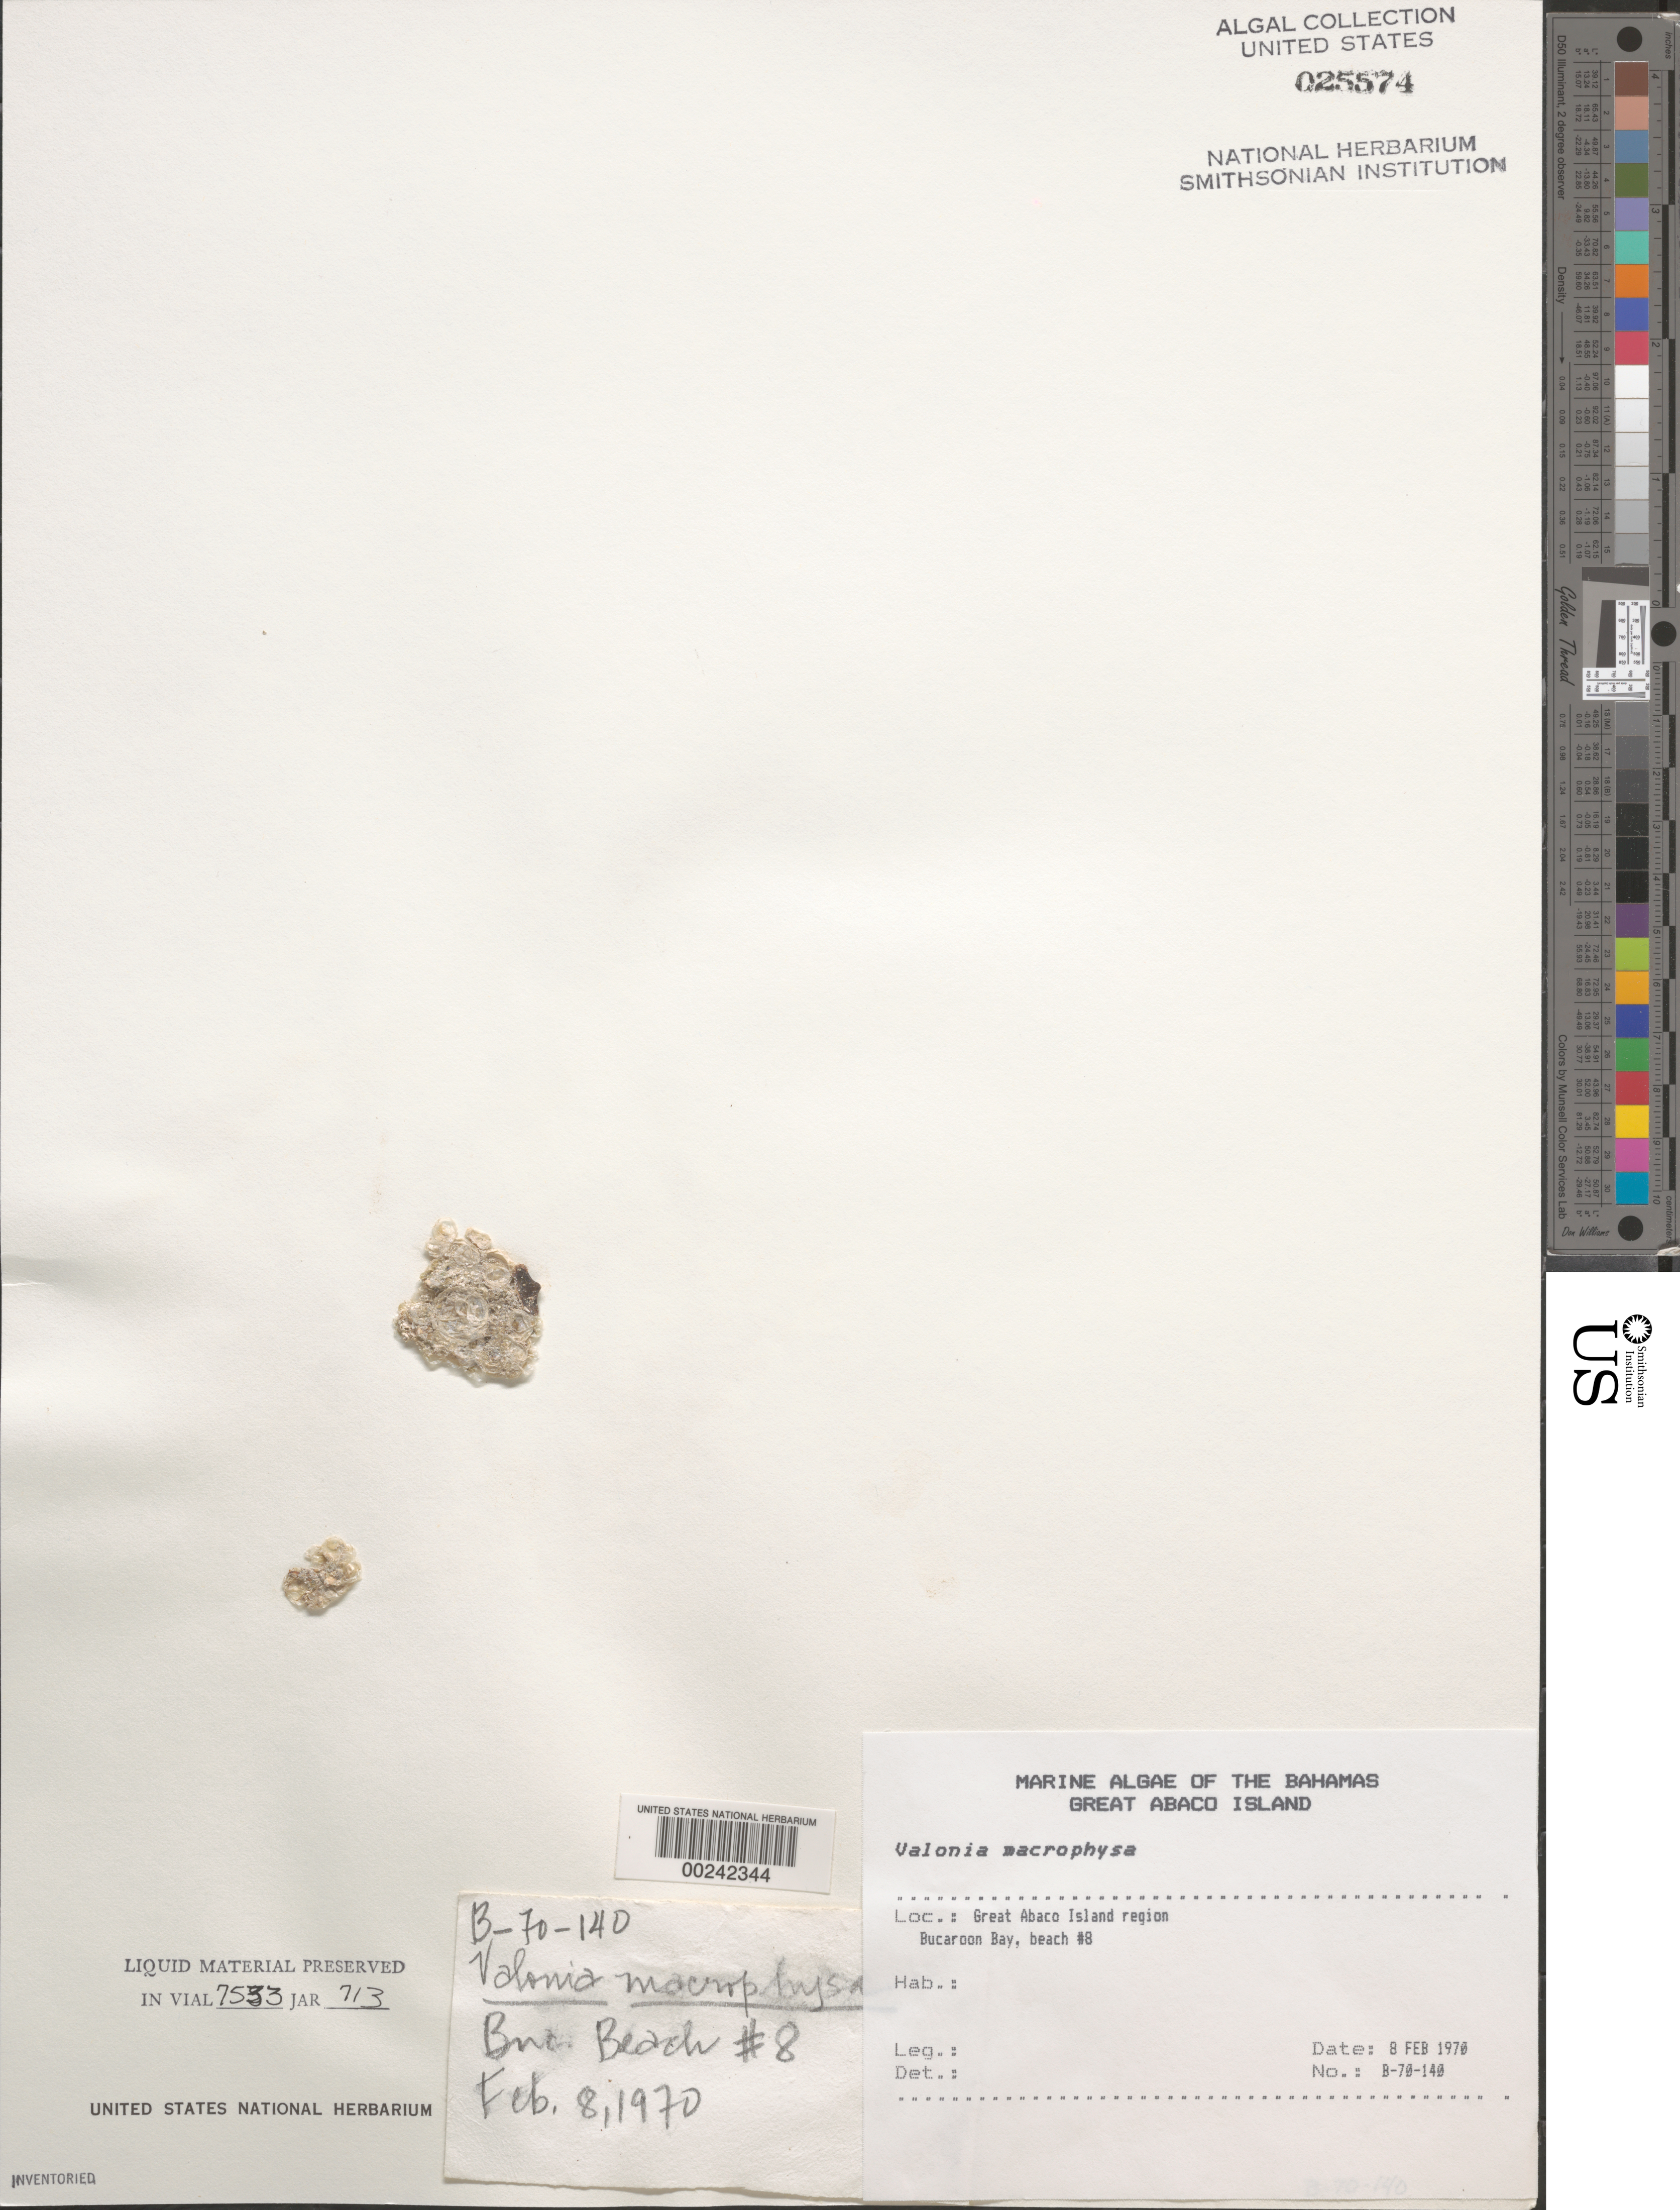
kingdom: Plantae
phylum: Chlorophyta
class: Ulvophyceae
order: Siphonocladales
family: Valoniaceae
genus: Valonia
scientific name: Valonia macrophysa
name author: Kütz.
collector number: B-70-140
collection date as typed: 08 Feb 1970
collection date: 1970-02-08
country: Bahamas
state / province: Abaco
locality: Buckaroon bay, great abaco island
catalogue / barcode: US 25574